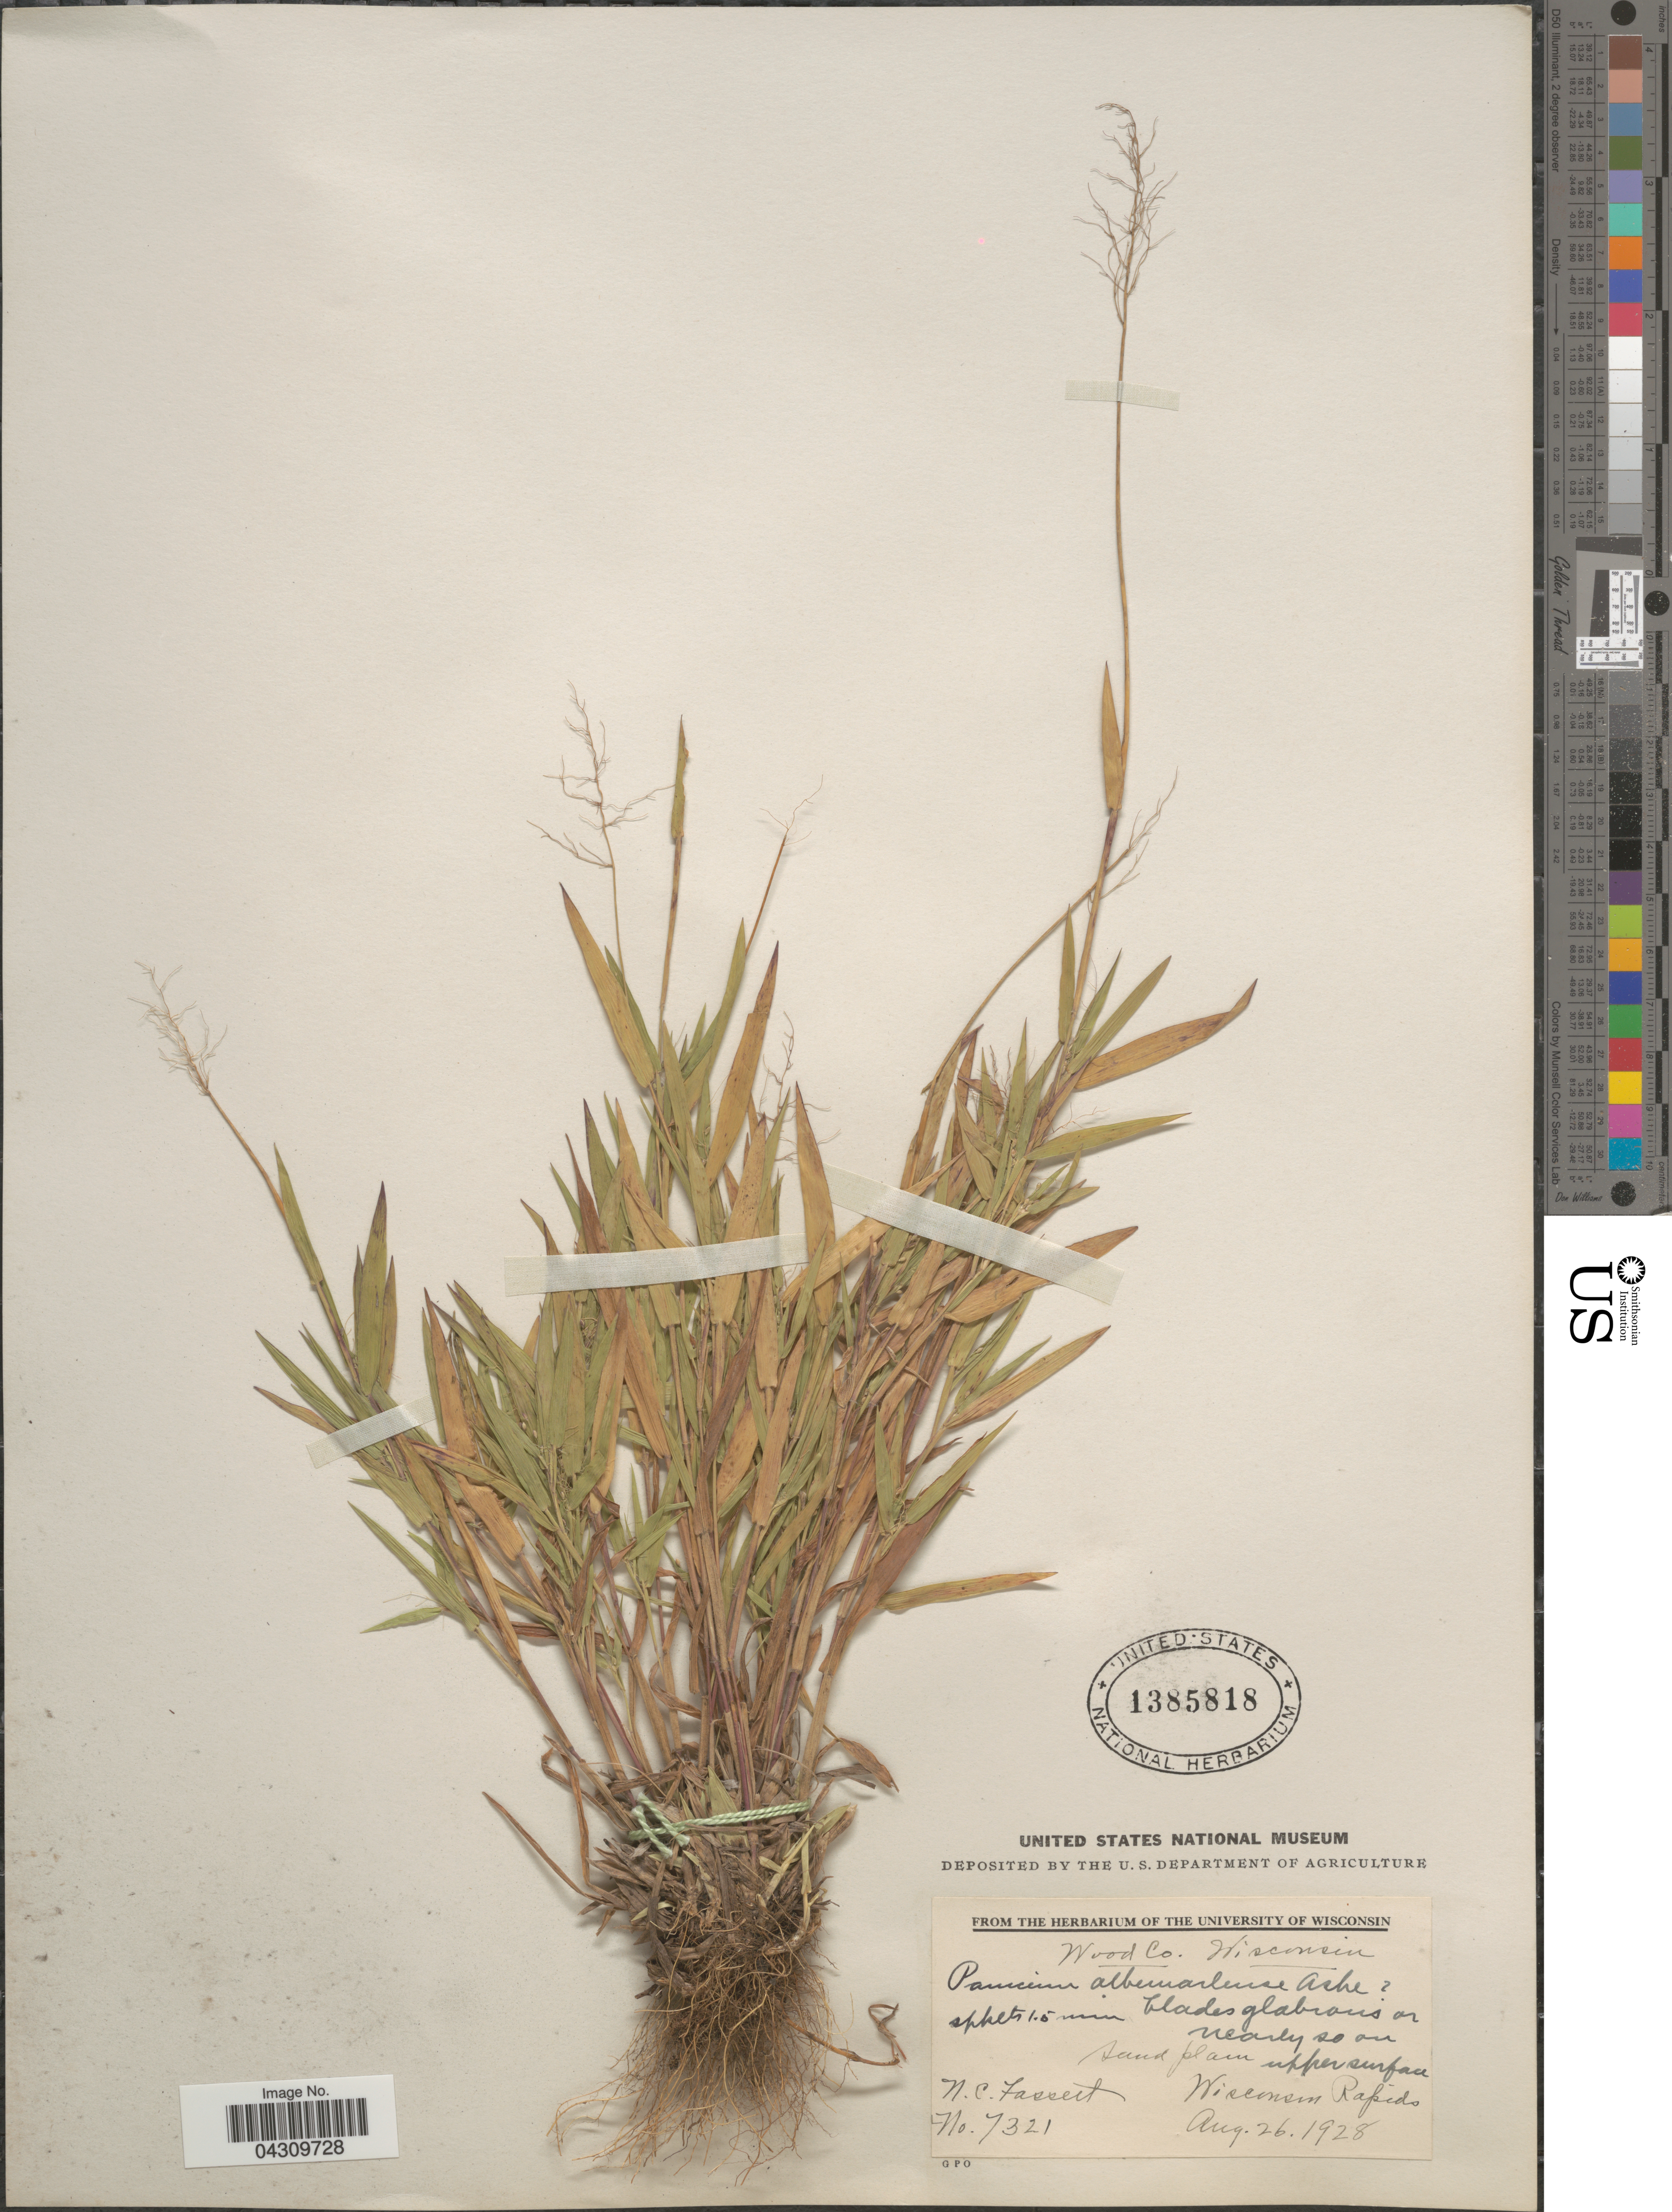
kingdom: Plantae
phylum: Tracheophyta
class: Liliopsida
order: Poales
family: Poaceae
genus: Dichanthelium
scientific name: Dichanthelium acuminatum var. acuminatum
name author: (Sw.) Gould & C.A. Clark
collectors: N. C. Fassett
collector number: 7321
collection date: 1928-08-26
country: United States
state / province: Wisconsin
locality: Sand plain. Wisconsin Rapids.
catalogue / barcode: US 1385818